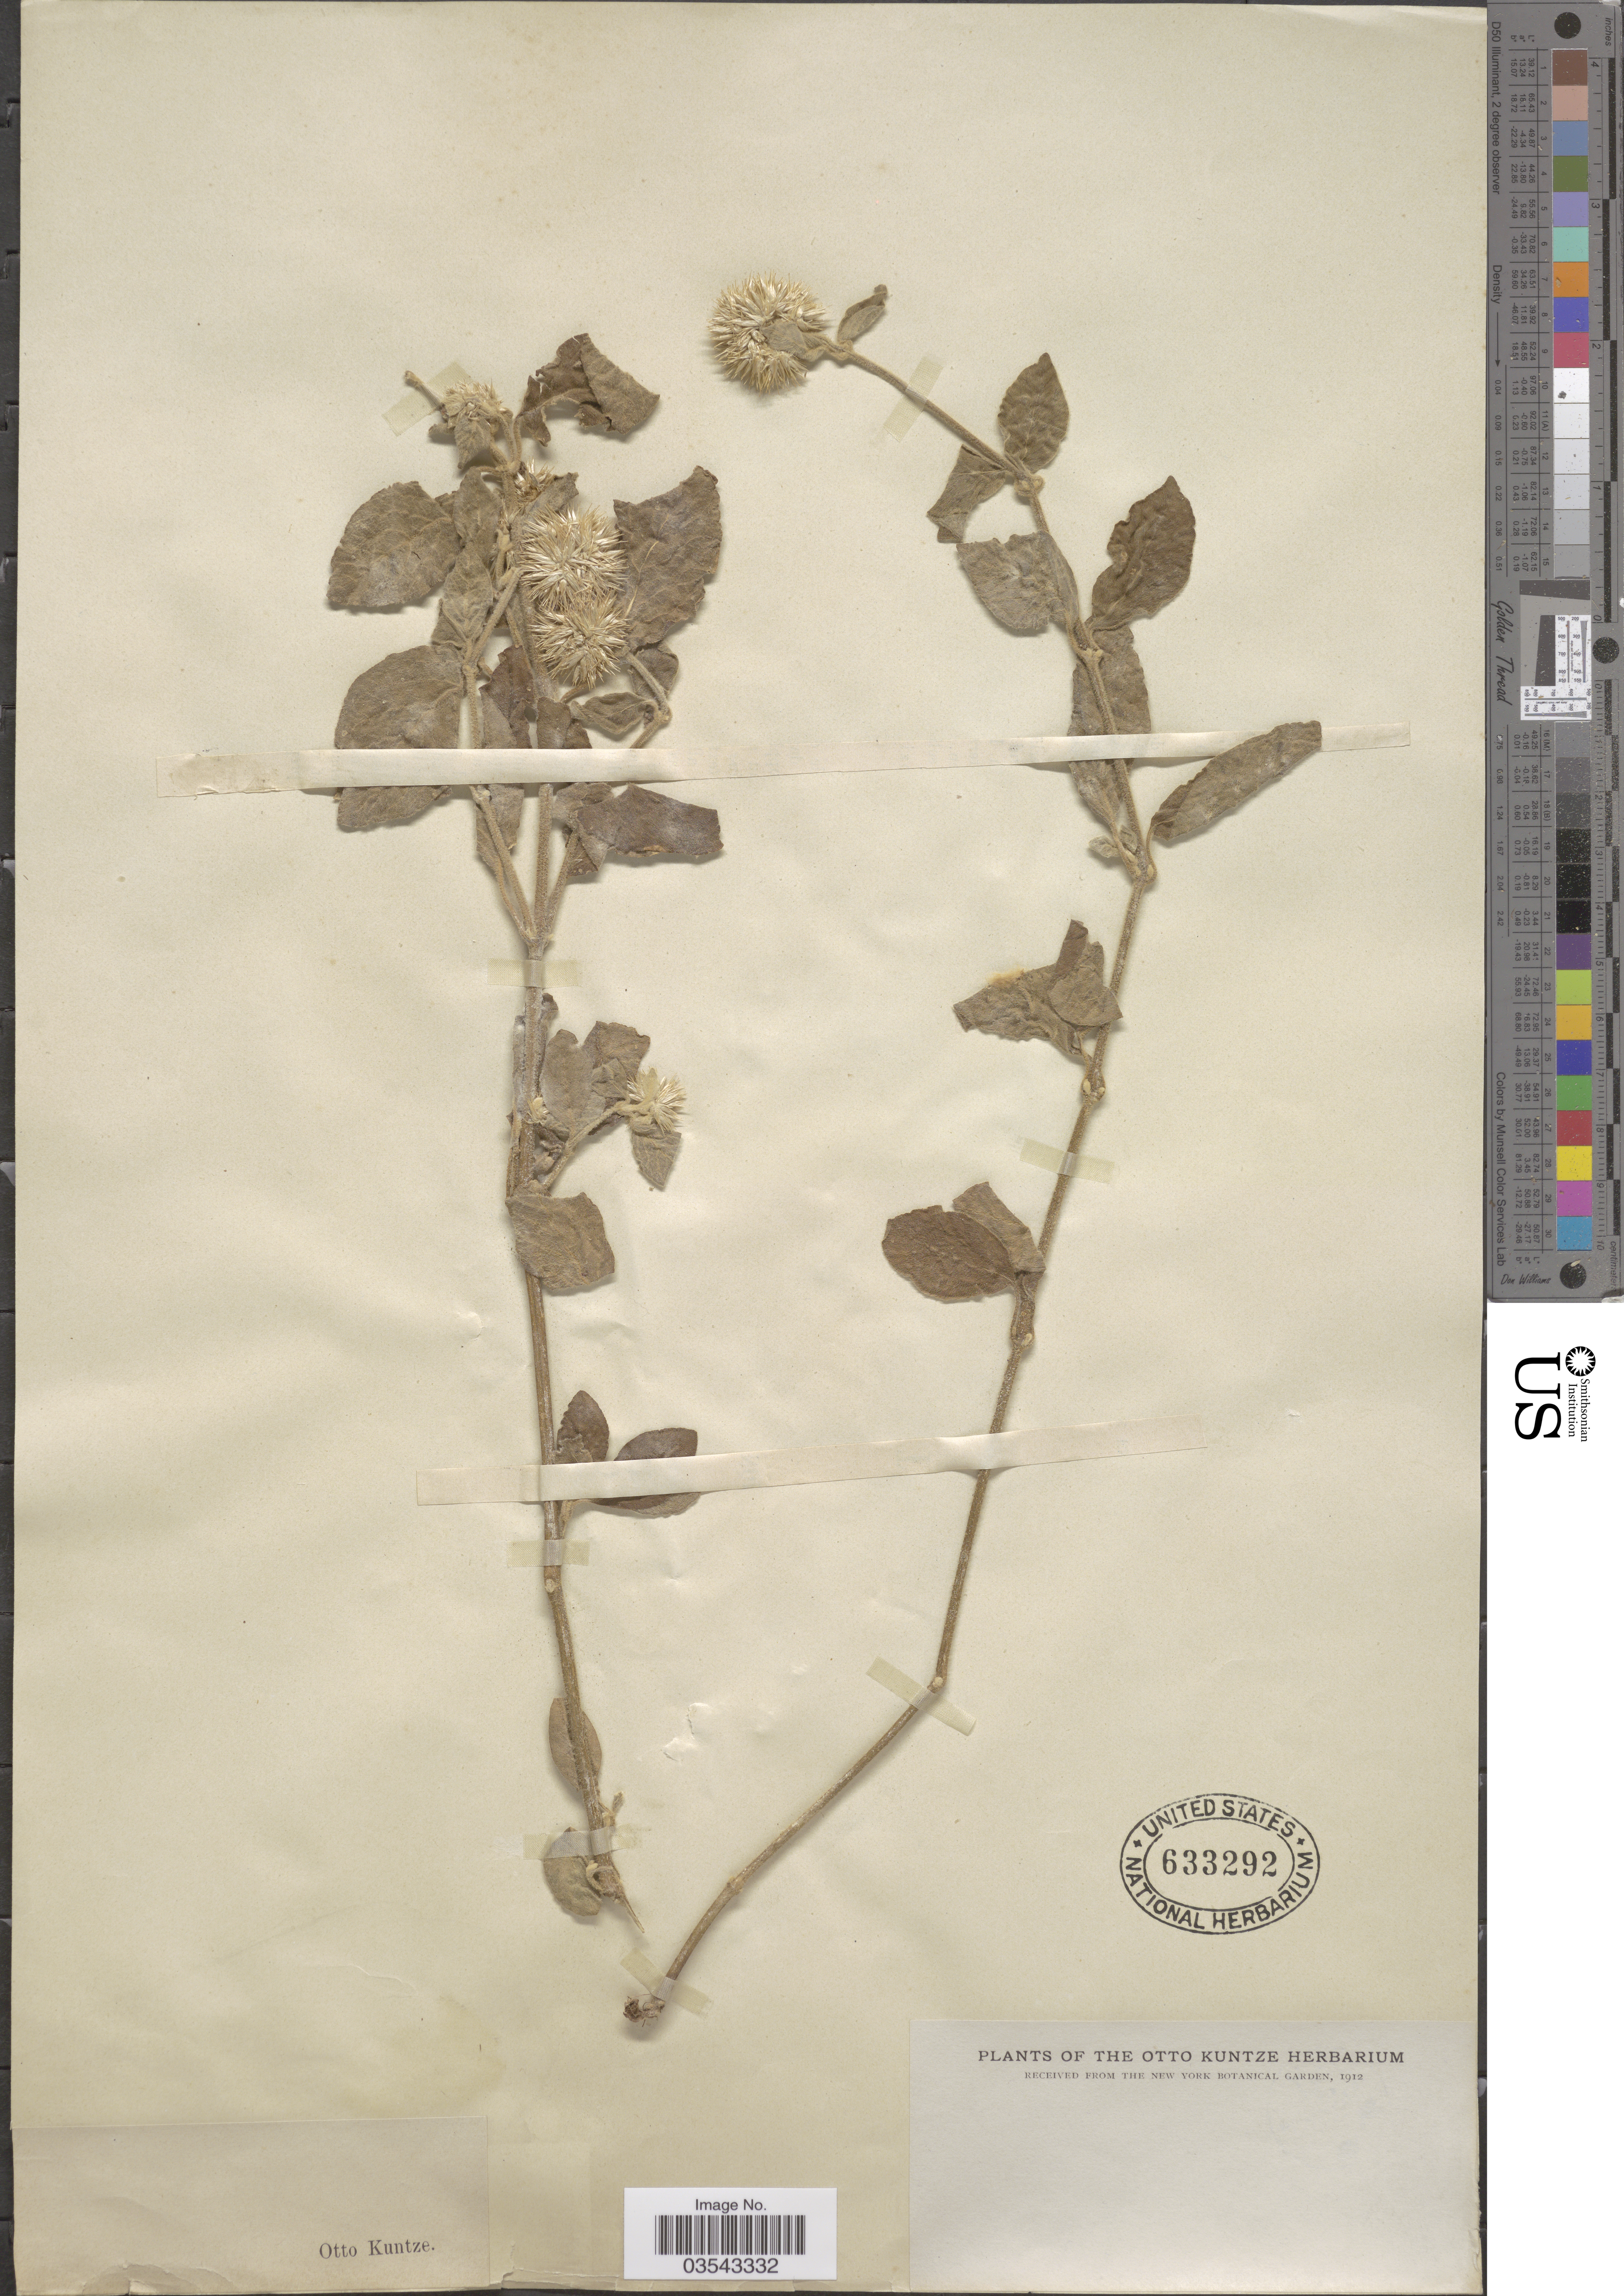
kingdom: Plantae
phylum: Tracheophyta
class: Magnoliopsida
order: Caryophyllales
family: Amaranthaceae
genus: Cyathula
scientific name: Cyathula sp.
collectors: C.E.O. Kuntze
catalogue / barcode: US 633292